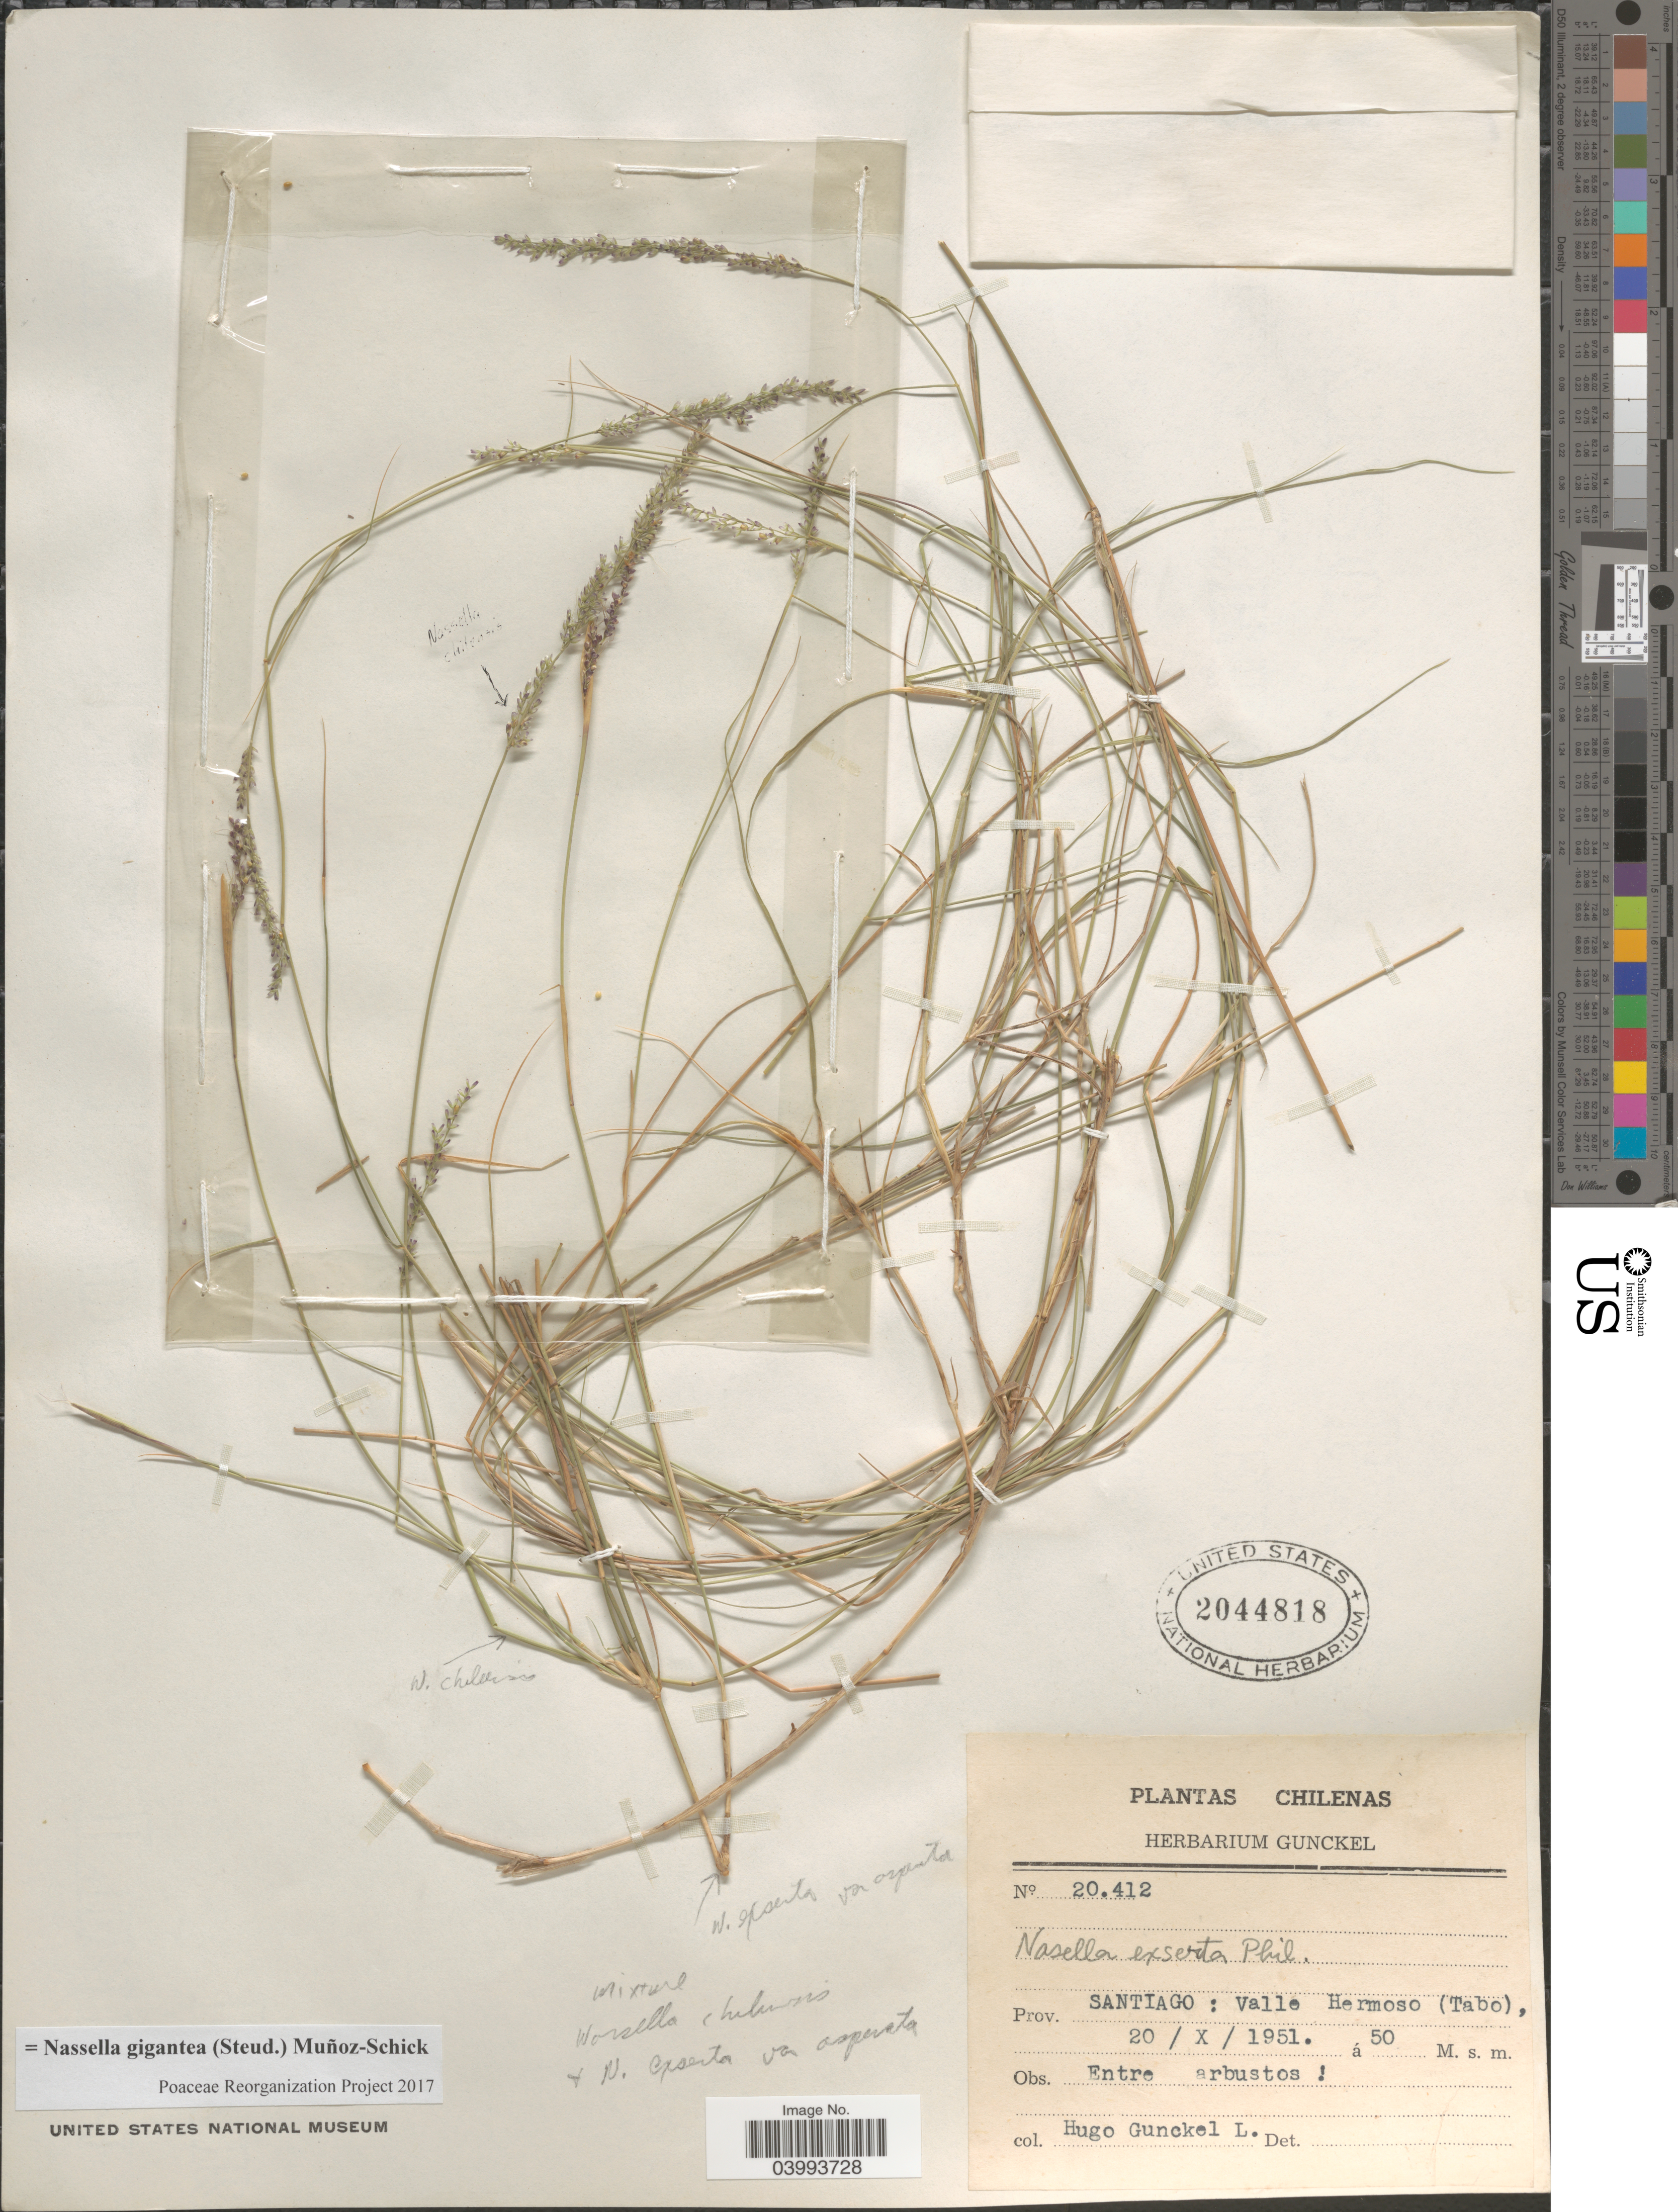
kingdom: Plantae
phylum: Tracheophyta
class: Liliopsida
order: Poales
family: Poaceae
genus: Nassella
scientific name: Nassella gigantea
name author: (Steud.) Muñoz-Schick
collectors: H. Gunckel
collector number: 20412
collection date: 1951-10-20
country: Chile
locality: Prov. Santiago : Valle Hermoso (Tabo).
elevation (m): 50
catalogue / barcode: US 2044818